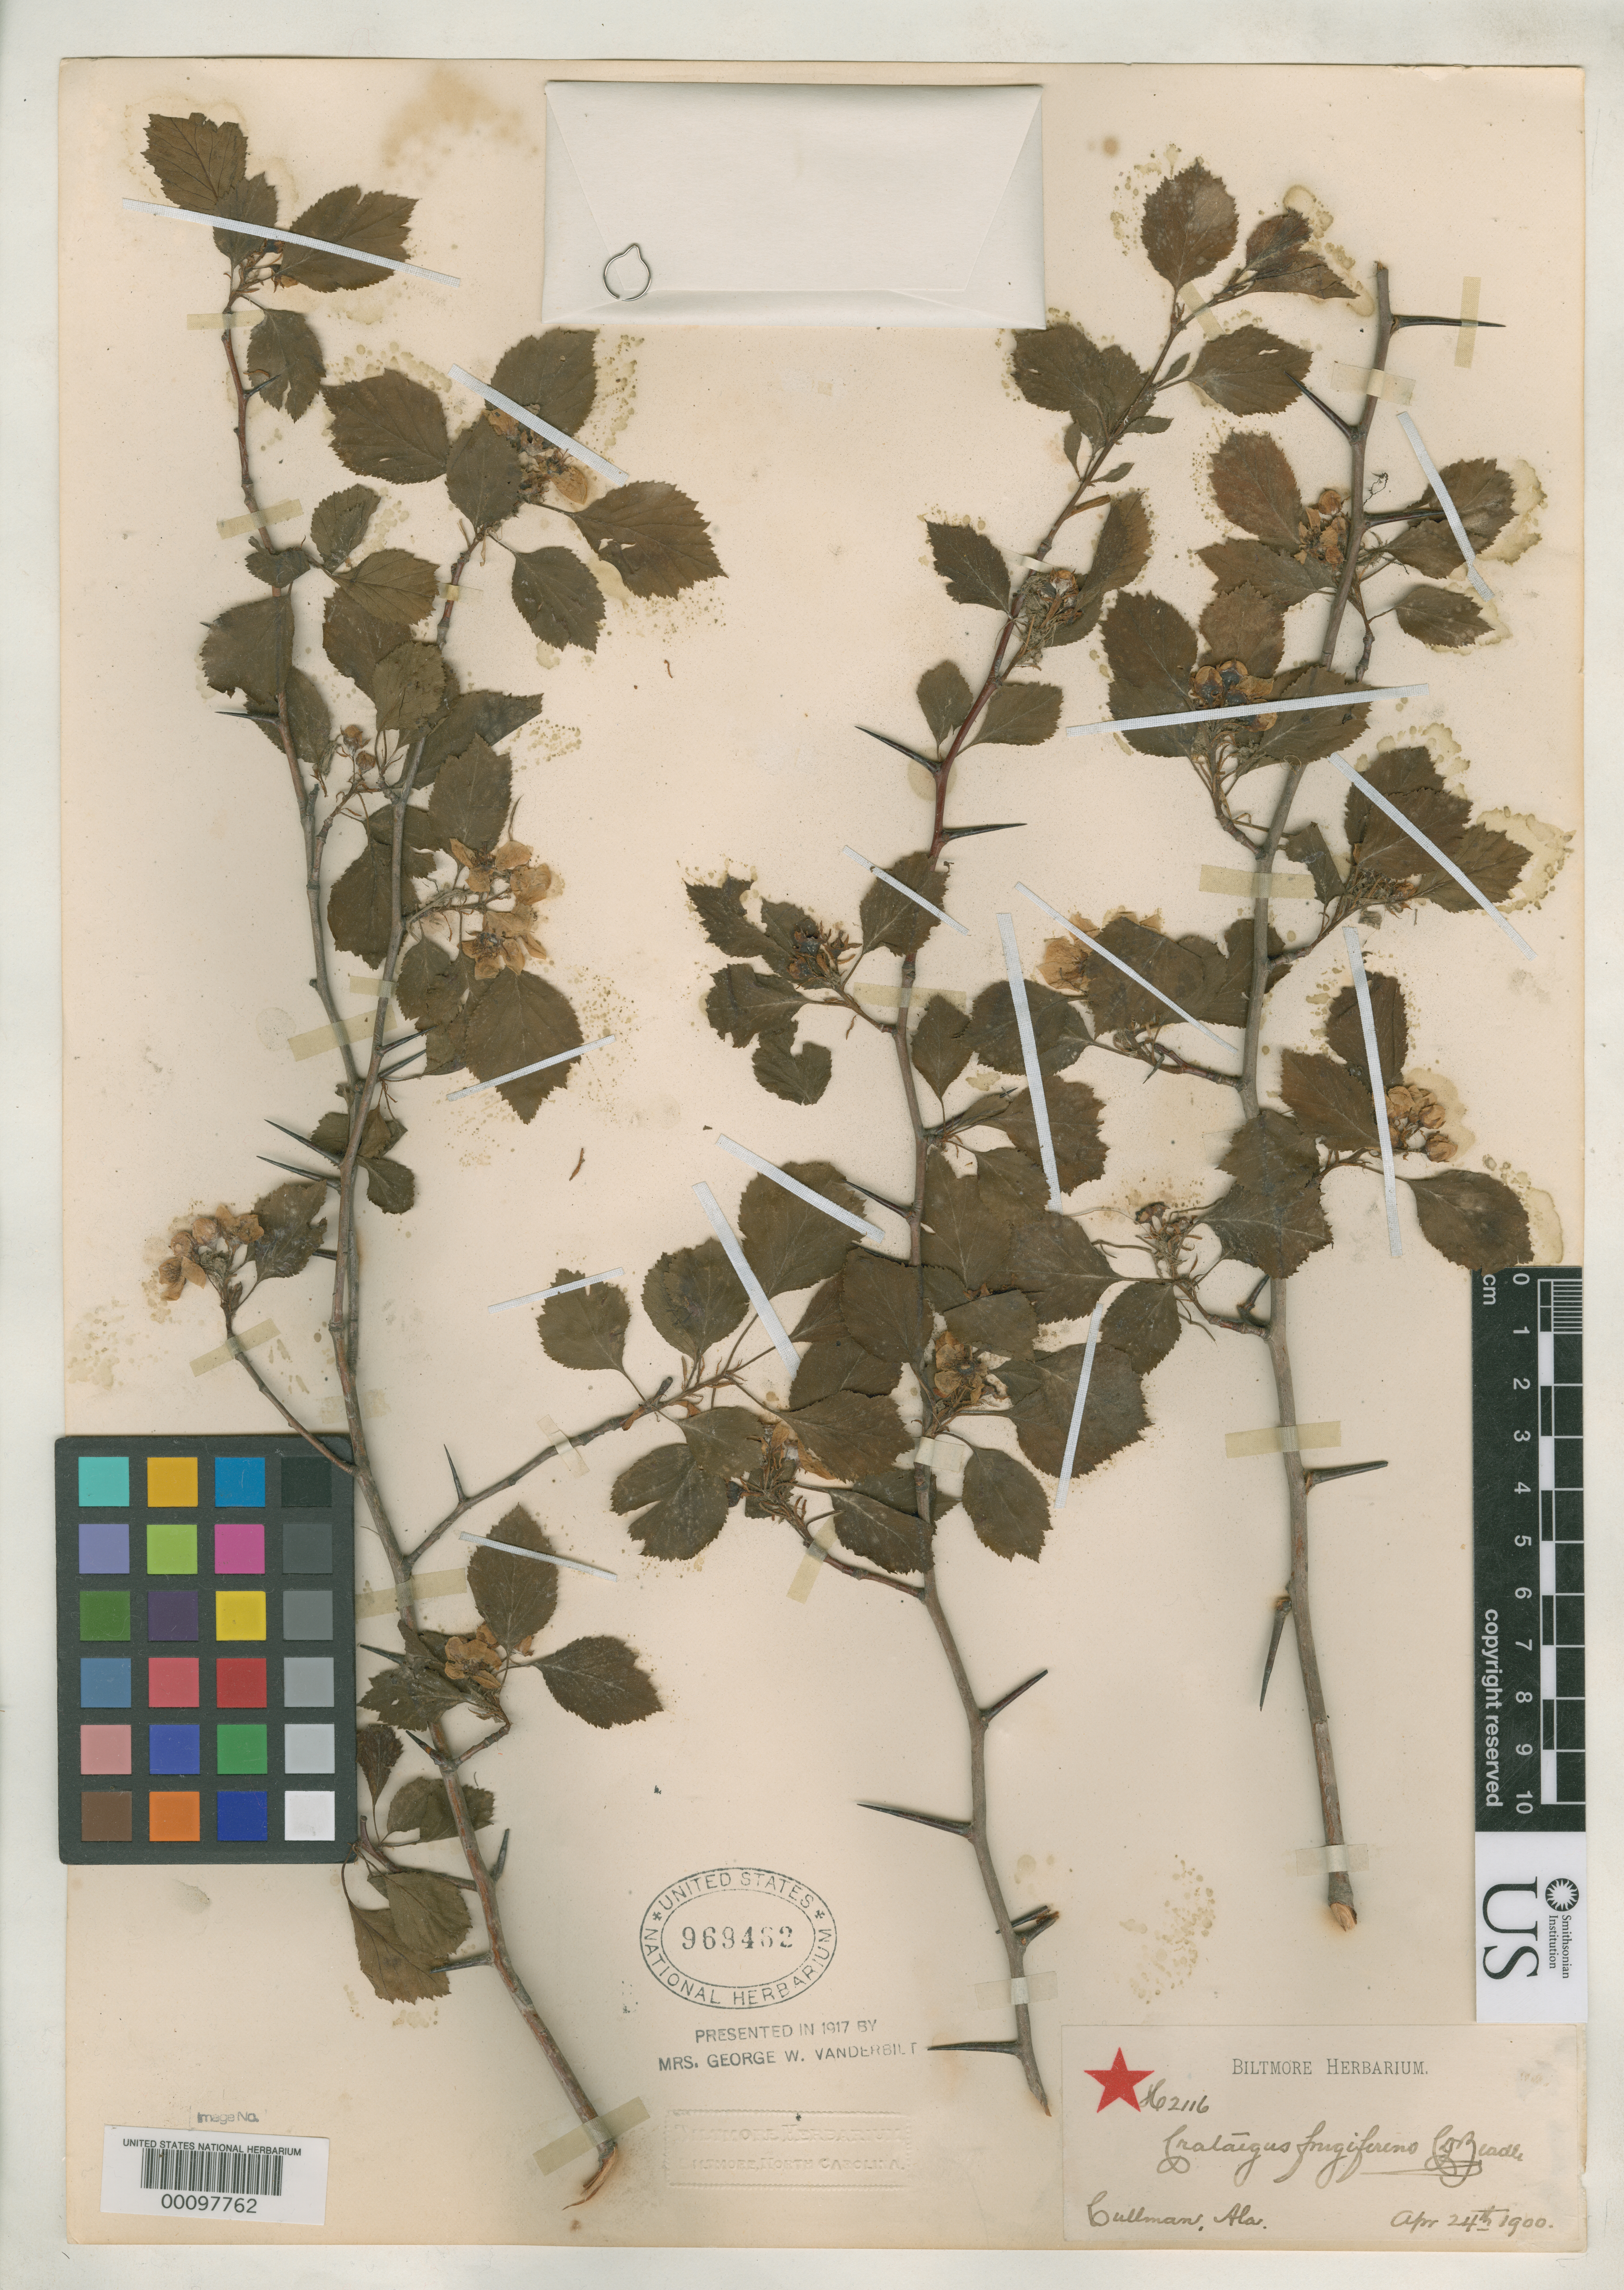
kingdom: Plantae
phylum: Tracheophyta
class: Magnoliopsida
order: Rosales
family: Rosaceae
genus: Crataegus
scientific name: Crataegus frugiferens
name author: Beadle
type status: Syntype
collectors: ex herb. Biltmore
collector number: H 2116/2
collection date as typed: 23 Jul 1900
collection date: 1900-07-23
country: United States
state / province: Alabama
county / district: Cullman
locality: Cullman.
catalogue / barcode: US 969462